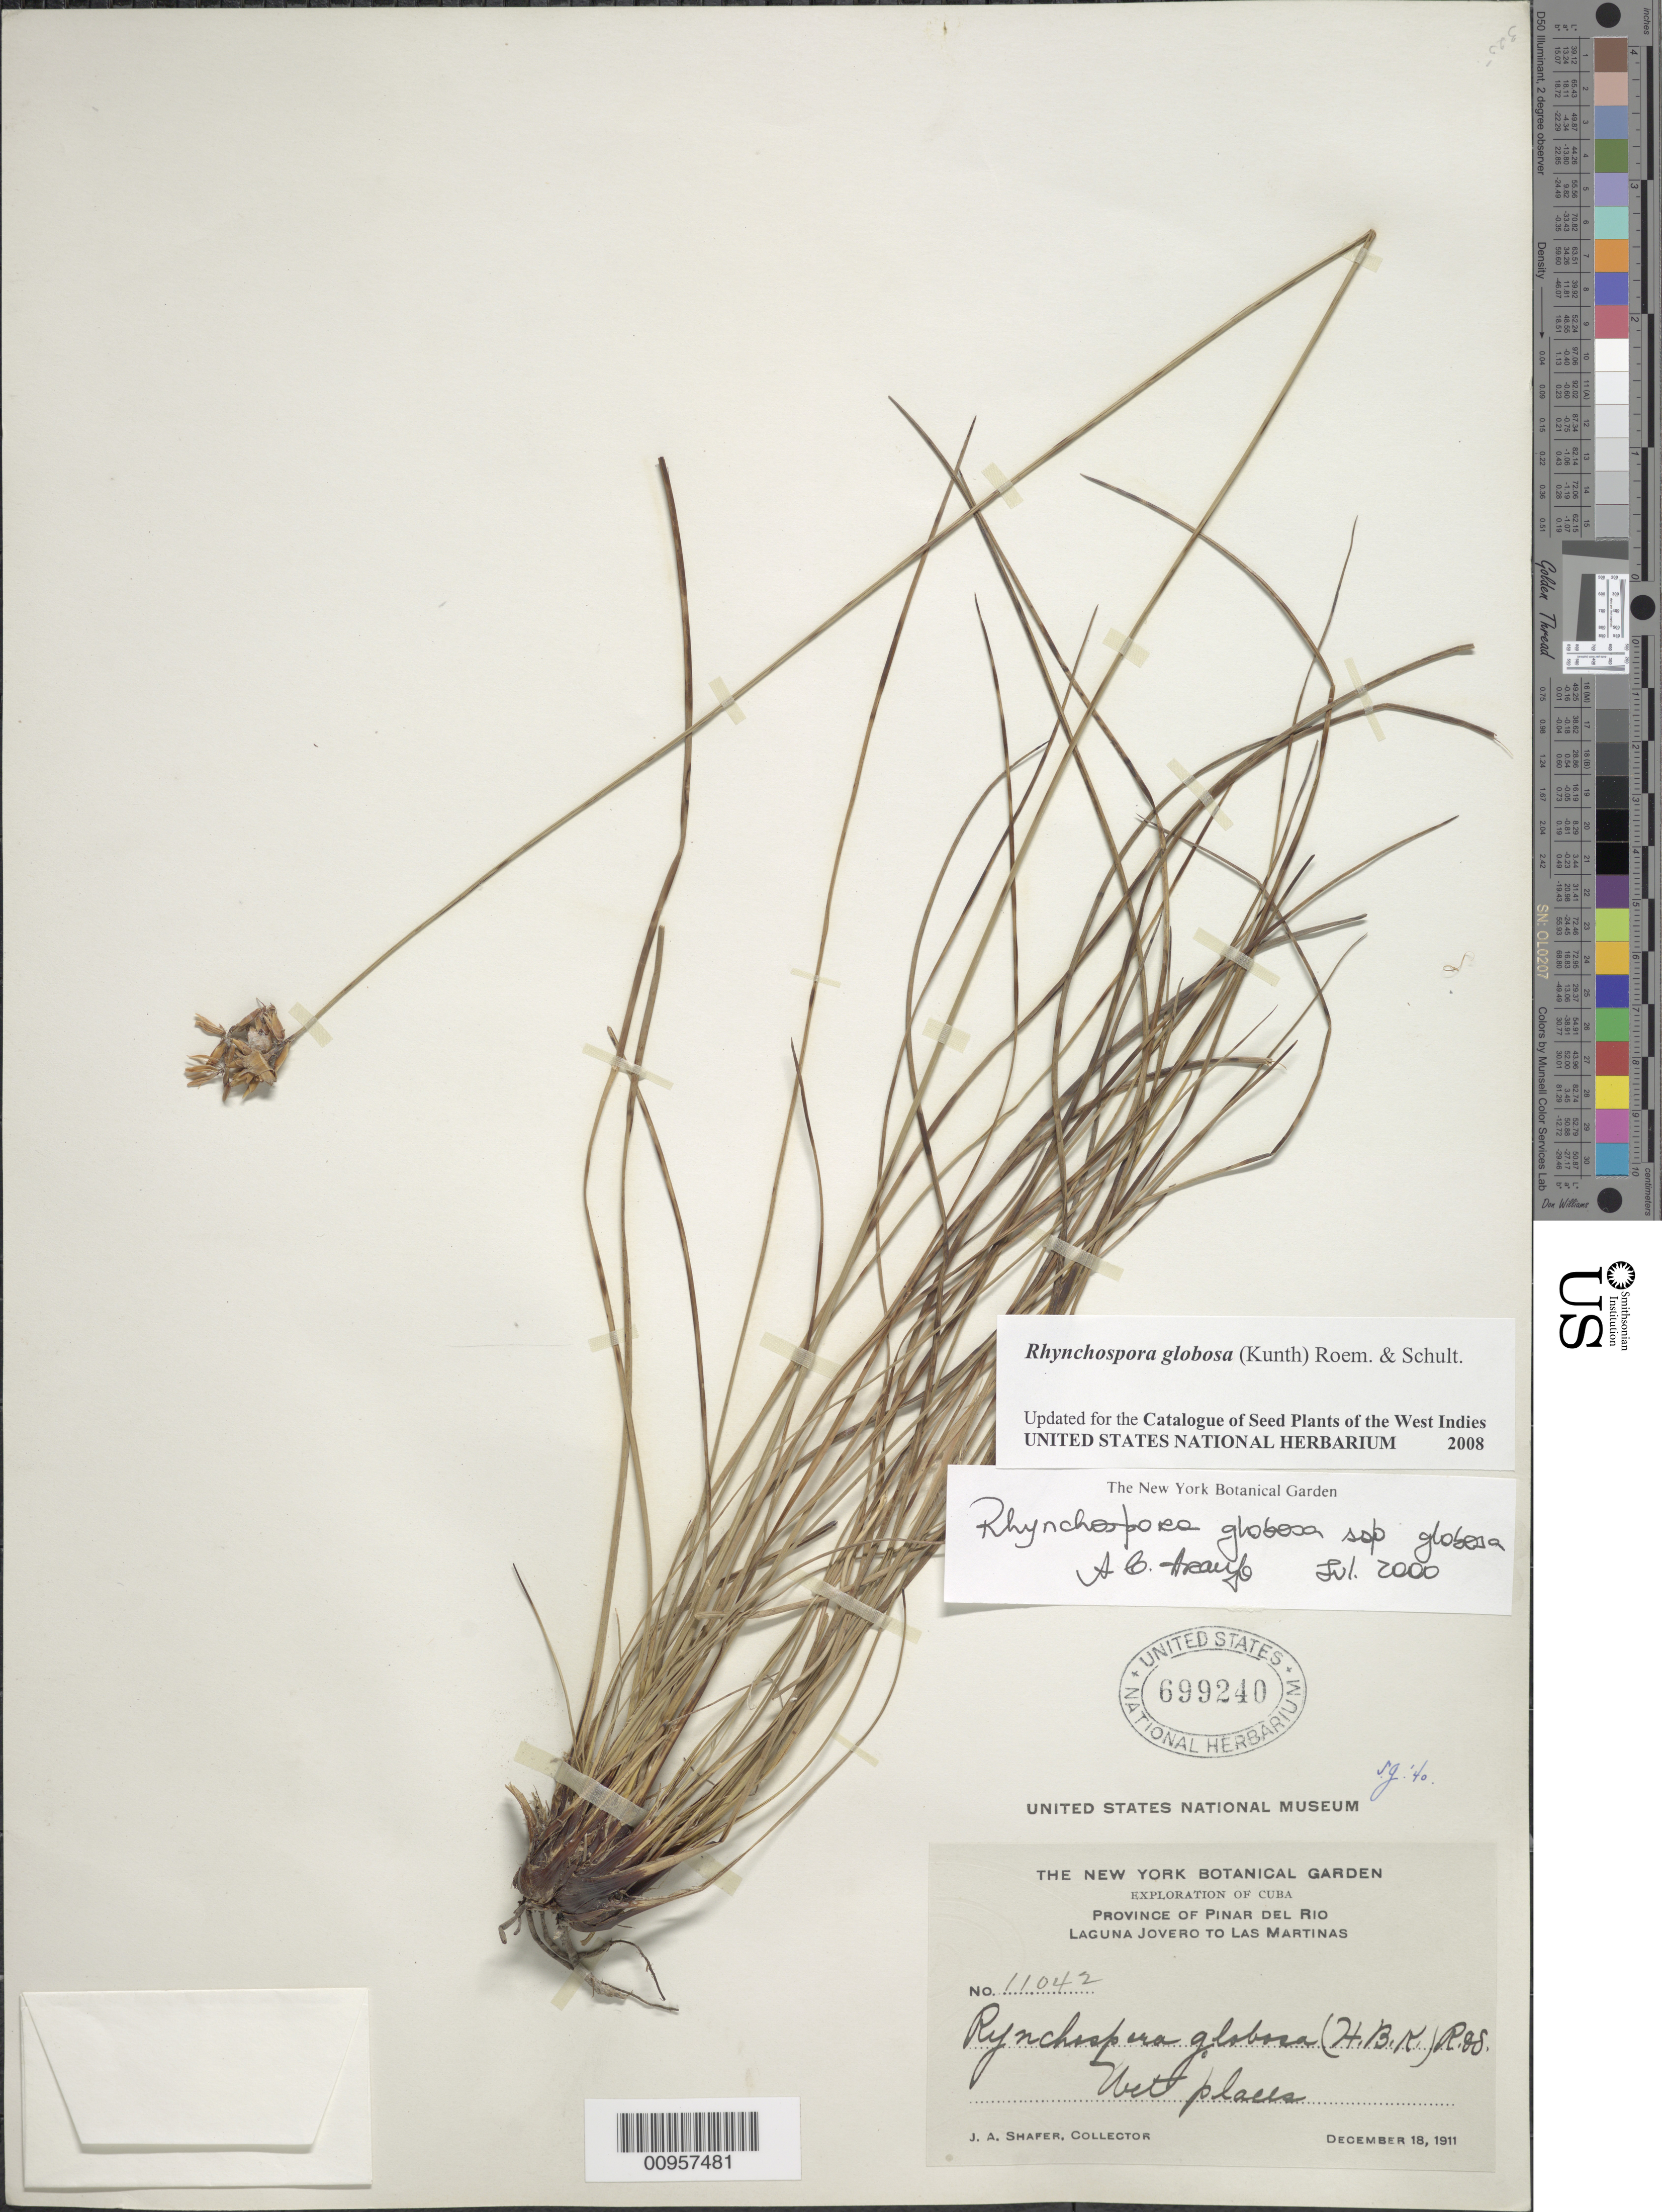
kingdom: Plantae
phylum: Tracheophyta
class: Liliopsida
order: Poales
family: Cyperaceae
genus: Rhynchospora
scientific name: Rhynchospora globosa var. globosa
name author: (Kunth) Roem. & Schult.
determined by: Strong, M. T., (US), Smithsonian Institution - National Museum of Natural History (UNITED STATES)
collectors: J. A. Shafer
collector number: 11042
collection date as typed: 18 Dec 1911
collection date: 1911-12-18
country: Cuba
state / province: Pinar del Rio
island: Cuba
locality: Laguna Jovero to Las Martinas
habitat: Wet places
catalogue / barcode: US 699240